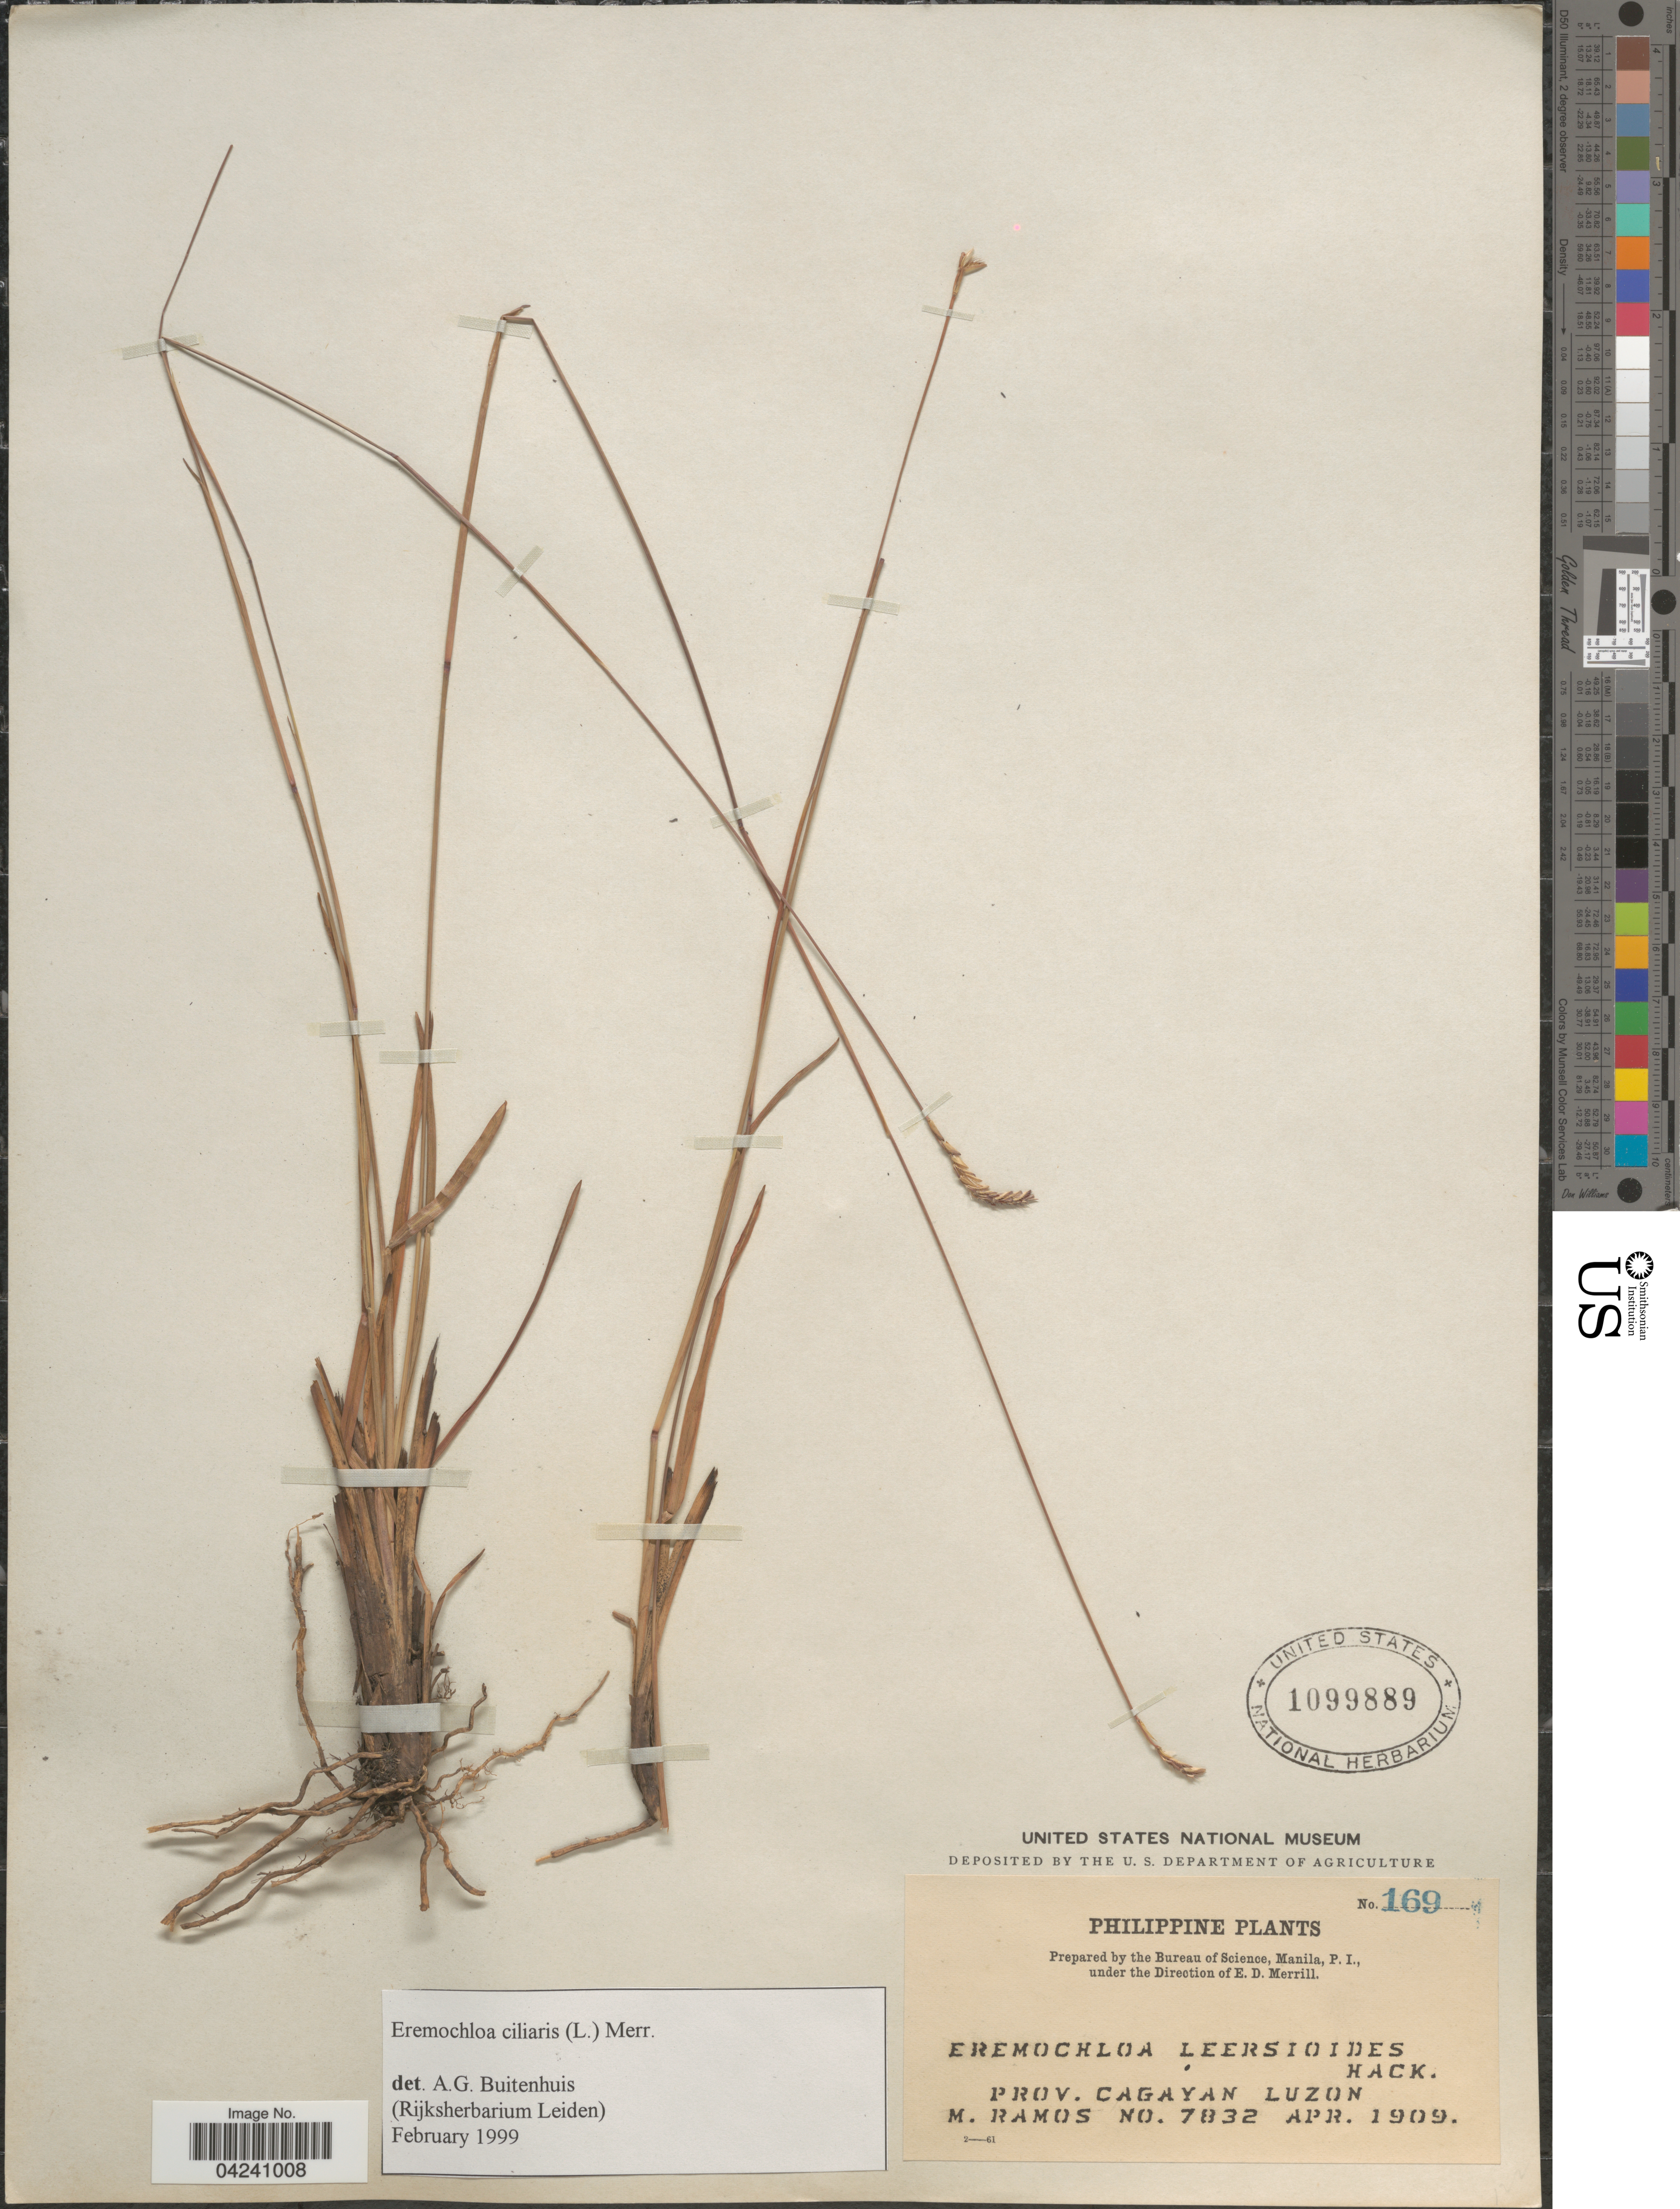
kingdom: Plantae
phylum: Tracheophyta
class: Liliopsida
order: Poales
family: Poaceae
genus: Eremochloa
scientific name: Eremochloa ciliaris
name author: (L.) Merr.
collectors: M. Ramos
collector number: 832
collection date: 1909-04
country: Philippines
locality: Prov. Cagayan. Luzon.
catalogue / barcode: US 1099889